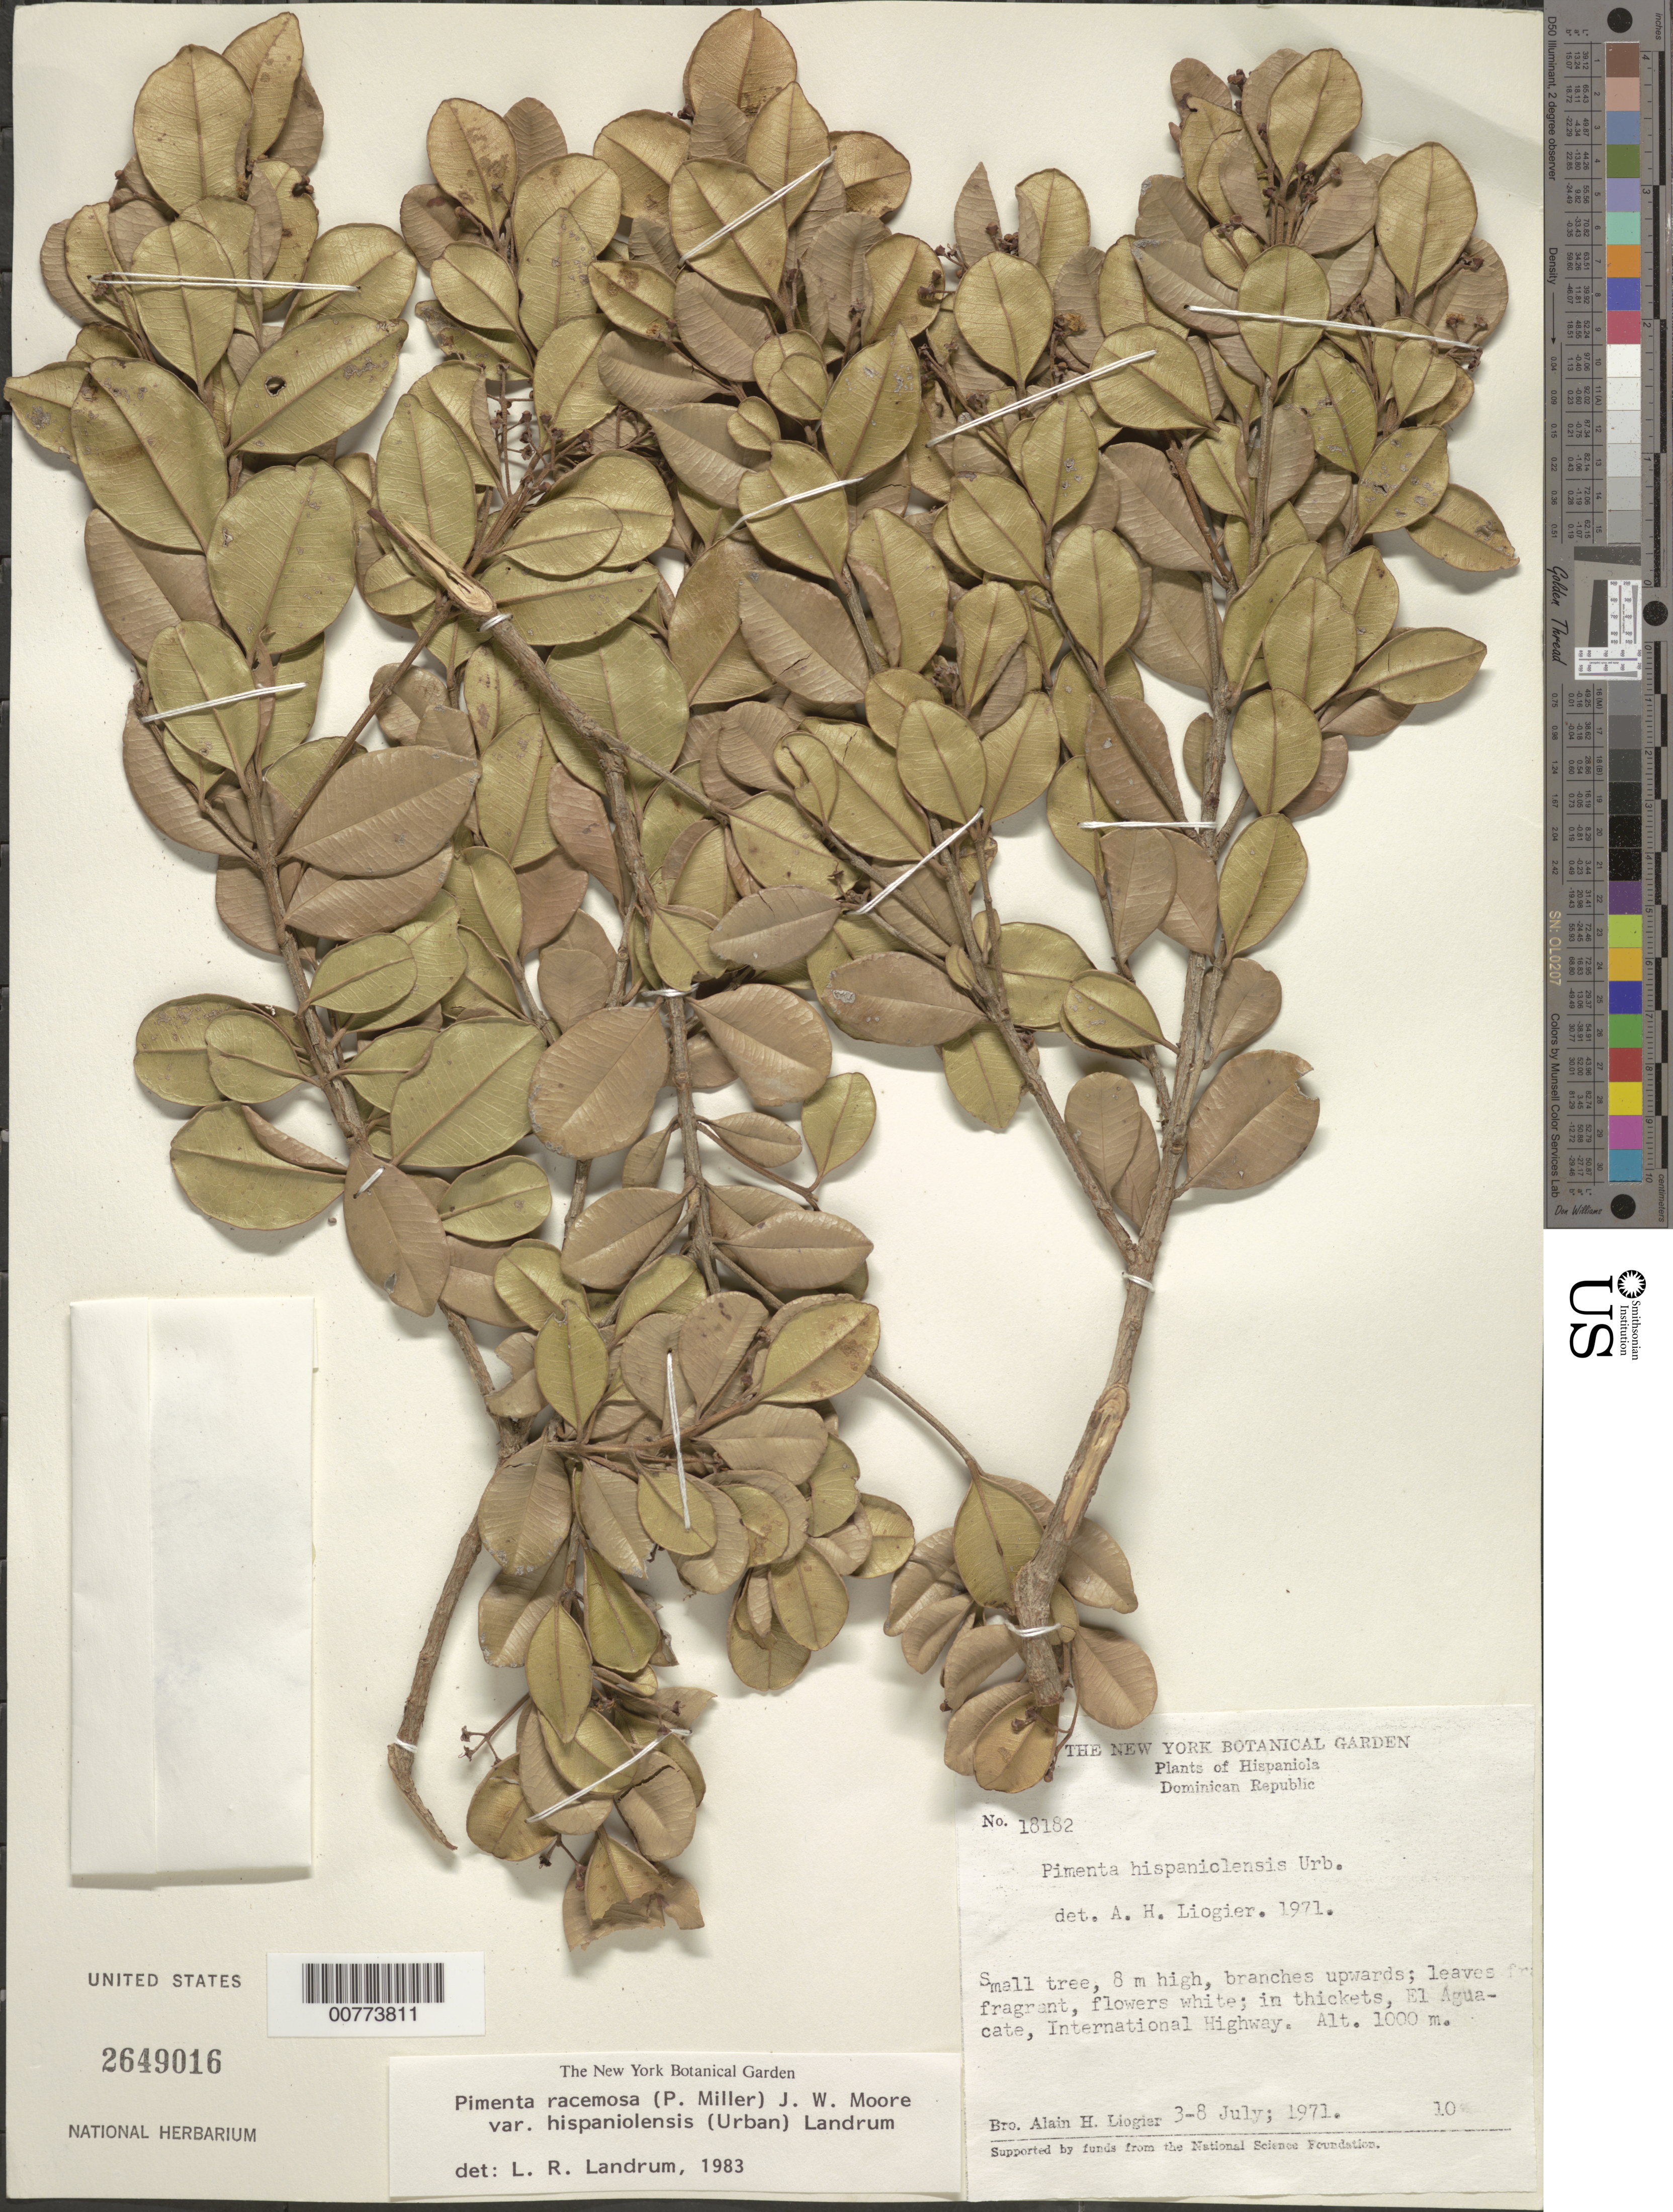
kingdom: Plantae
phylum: Tracheophyta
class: Magnoliopsida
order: Myrtales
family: Myrtaceae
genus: Pimenta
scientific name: Pimenta racemosa var. hispaniolensis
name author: (Urb.) Landrum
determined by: Landrum, L. R.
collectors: A. H. Liogier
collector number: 18182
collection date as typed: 03 Jul 1971 to 08 Jul 1971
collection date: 1971-07-03/1971-07-08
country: Dominican Republic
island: Hispaniola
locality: International Highway, El Aguacate.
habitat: Thickets.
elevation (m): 1000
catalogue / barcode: US 2649016